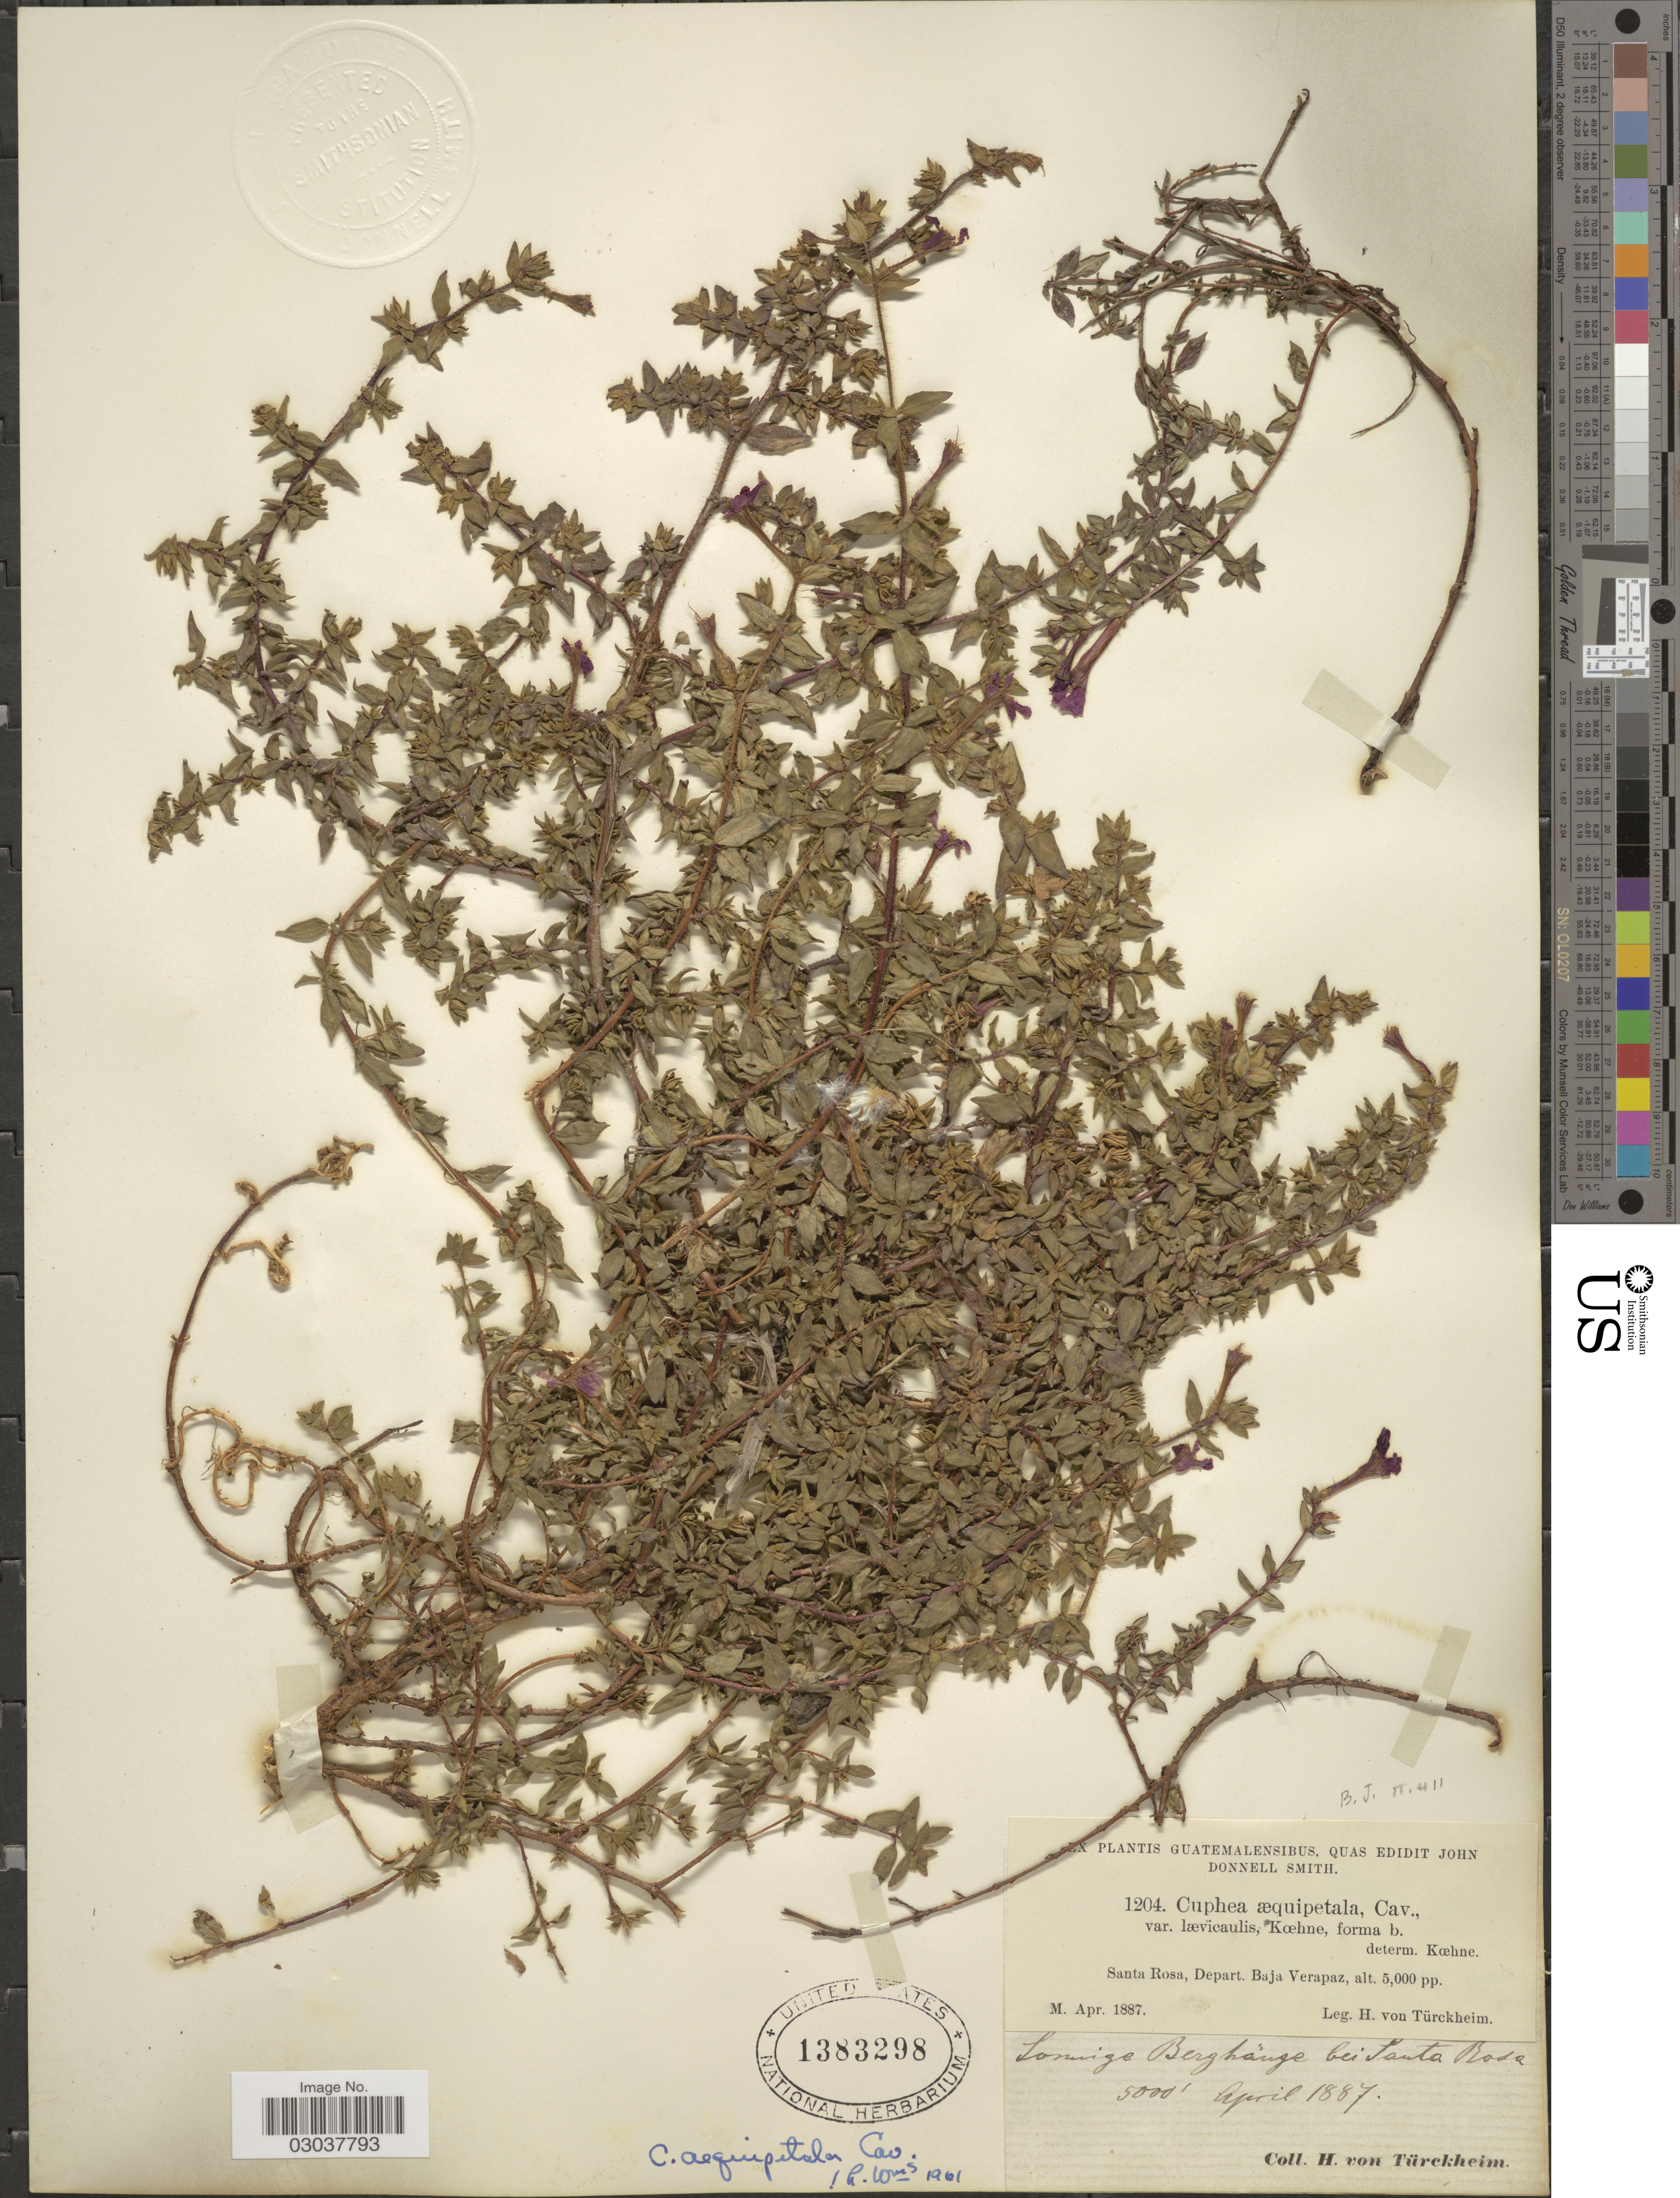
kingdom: Plantae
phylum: Tracheophyta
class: Magnoliopsida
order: Myrtales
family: Lythraceae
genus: Cuphea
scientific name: Cuphea aequipetala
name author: Cav.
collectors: H. von Türckheim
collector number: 1204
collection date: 1887-04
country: Guatemala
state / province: Baja Verapaz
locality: Santa Rosa, Depart. Baja Verapaz.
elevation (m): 1524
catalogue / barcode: US 1383298